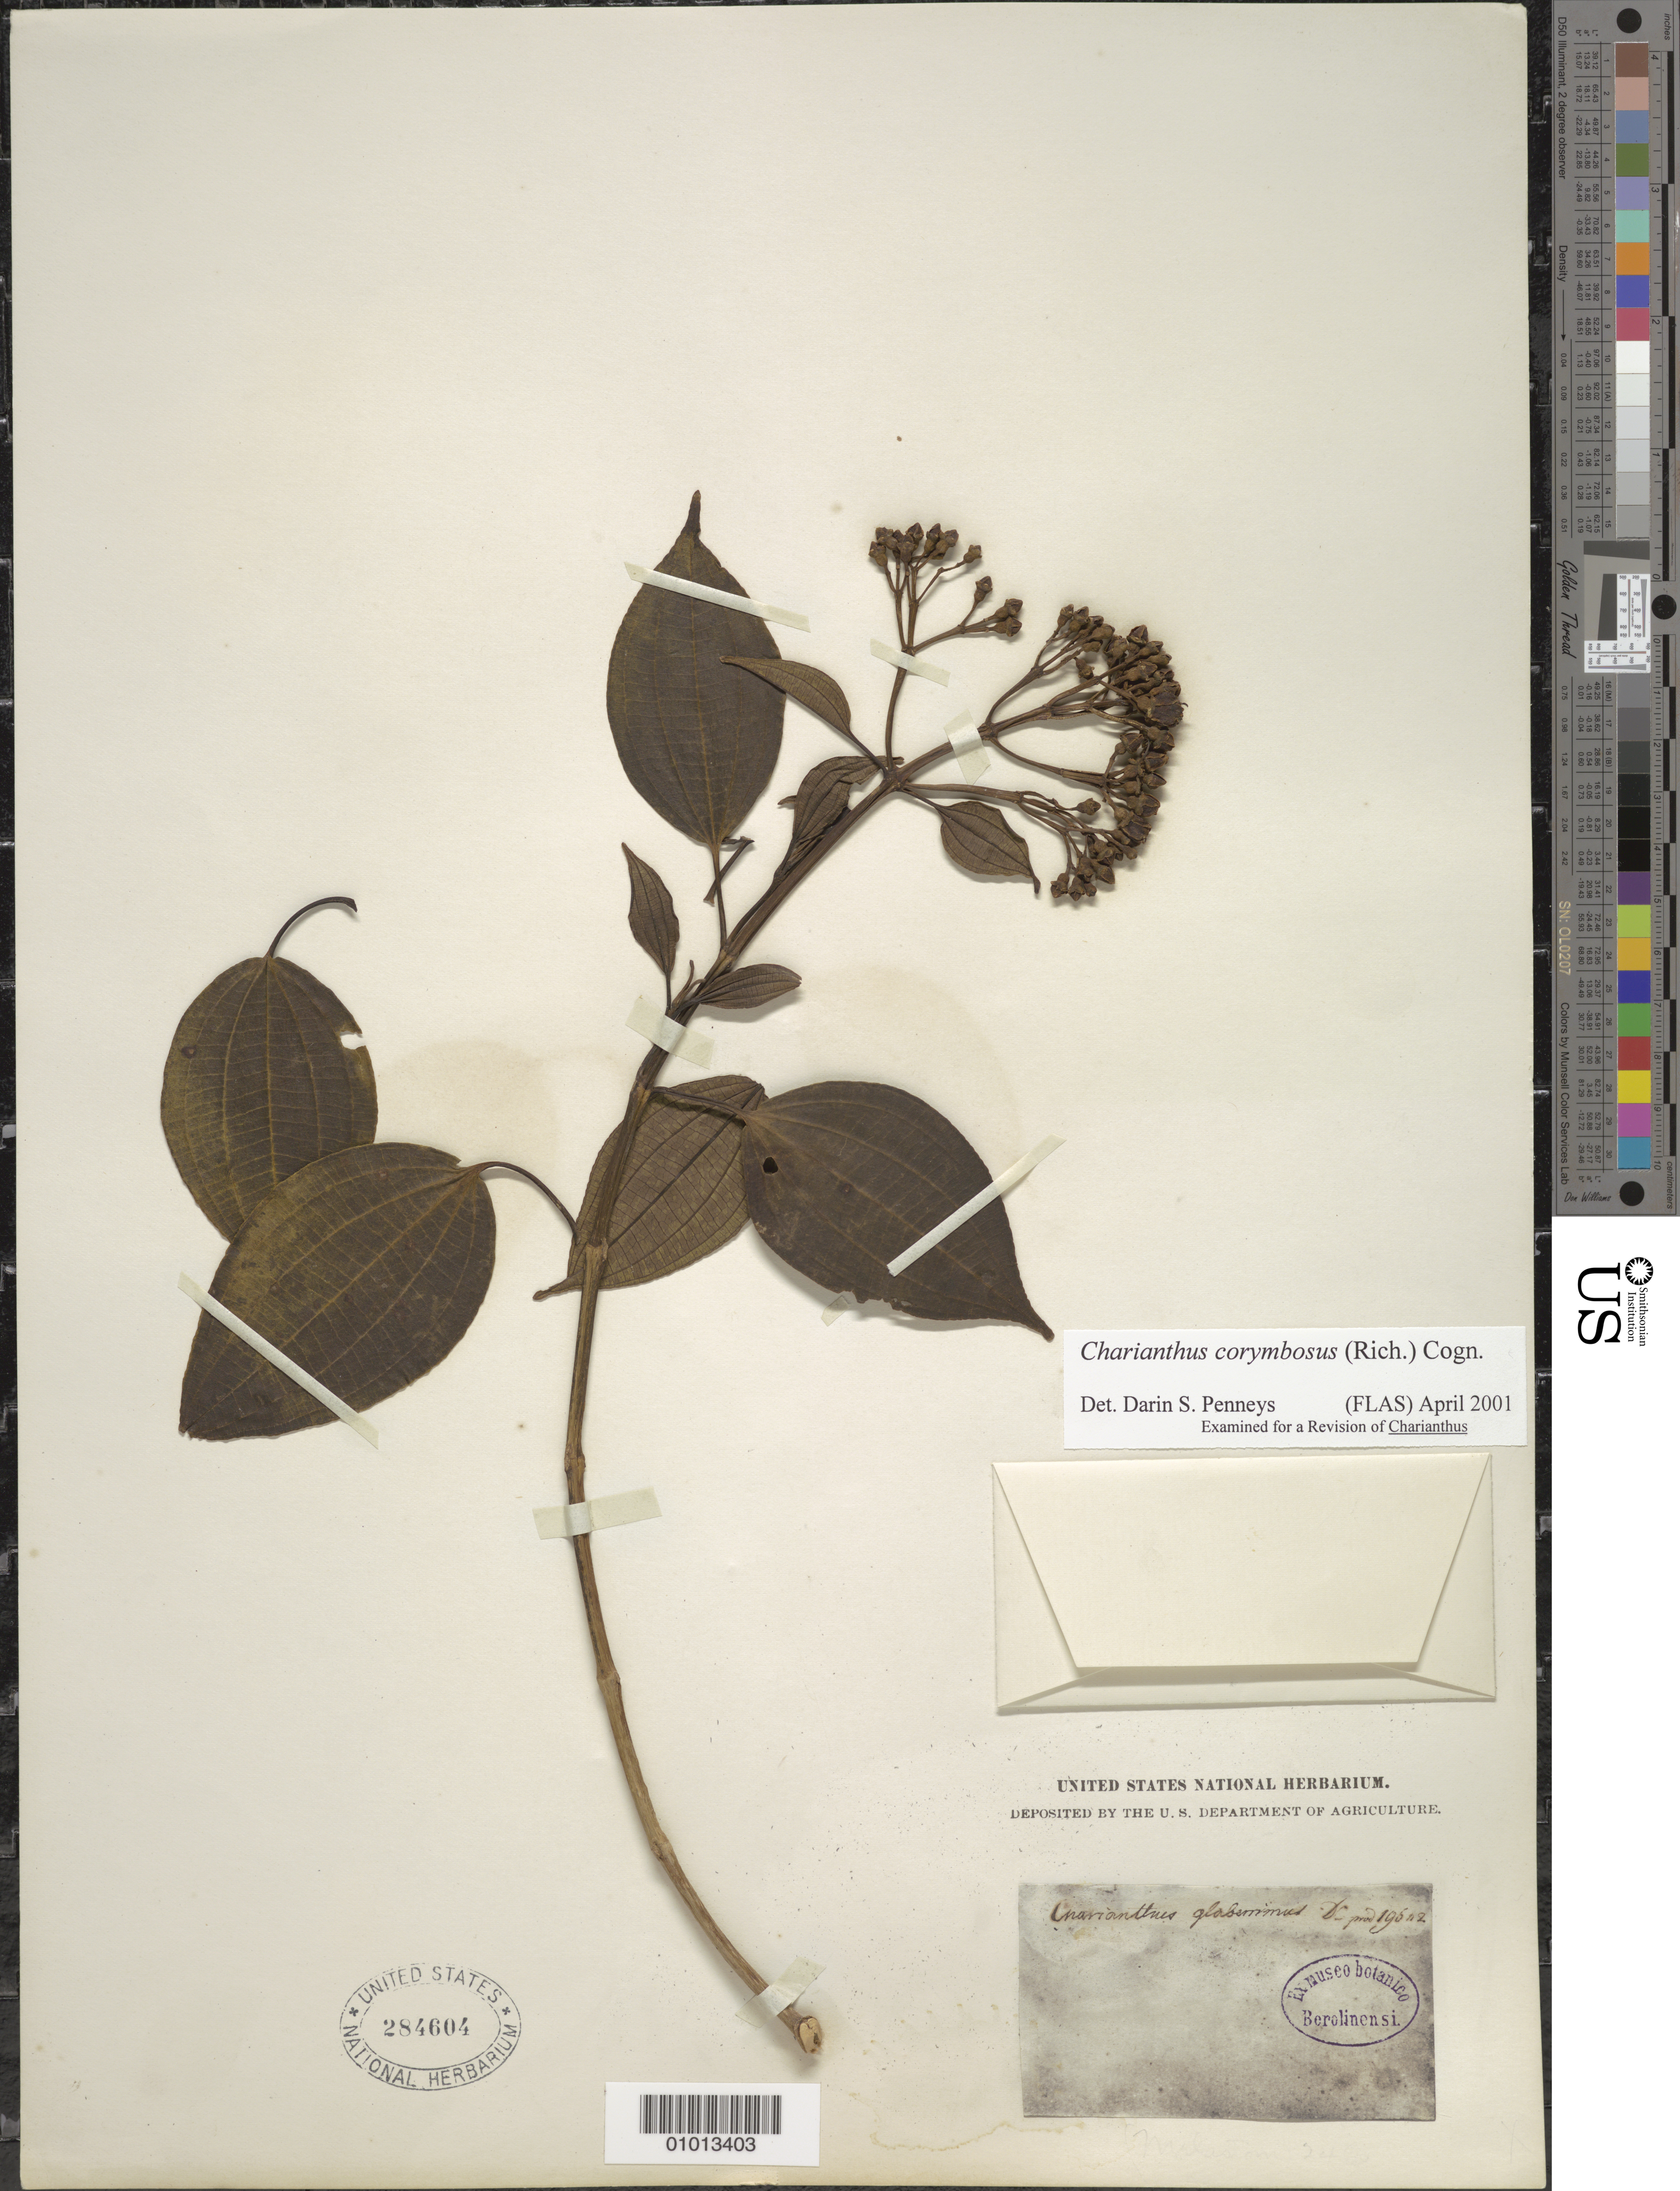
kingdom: Plantae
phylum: Tracheophyta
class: Magnoliopsida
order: Myrtales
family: Melastomataceae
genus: Charianthus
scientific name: Charianthus corymbosus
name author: (Rich.) Cogn.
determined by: Penneys, D. S.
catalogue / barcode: US 284604